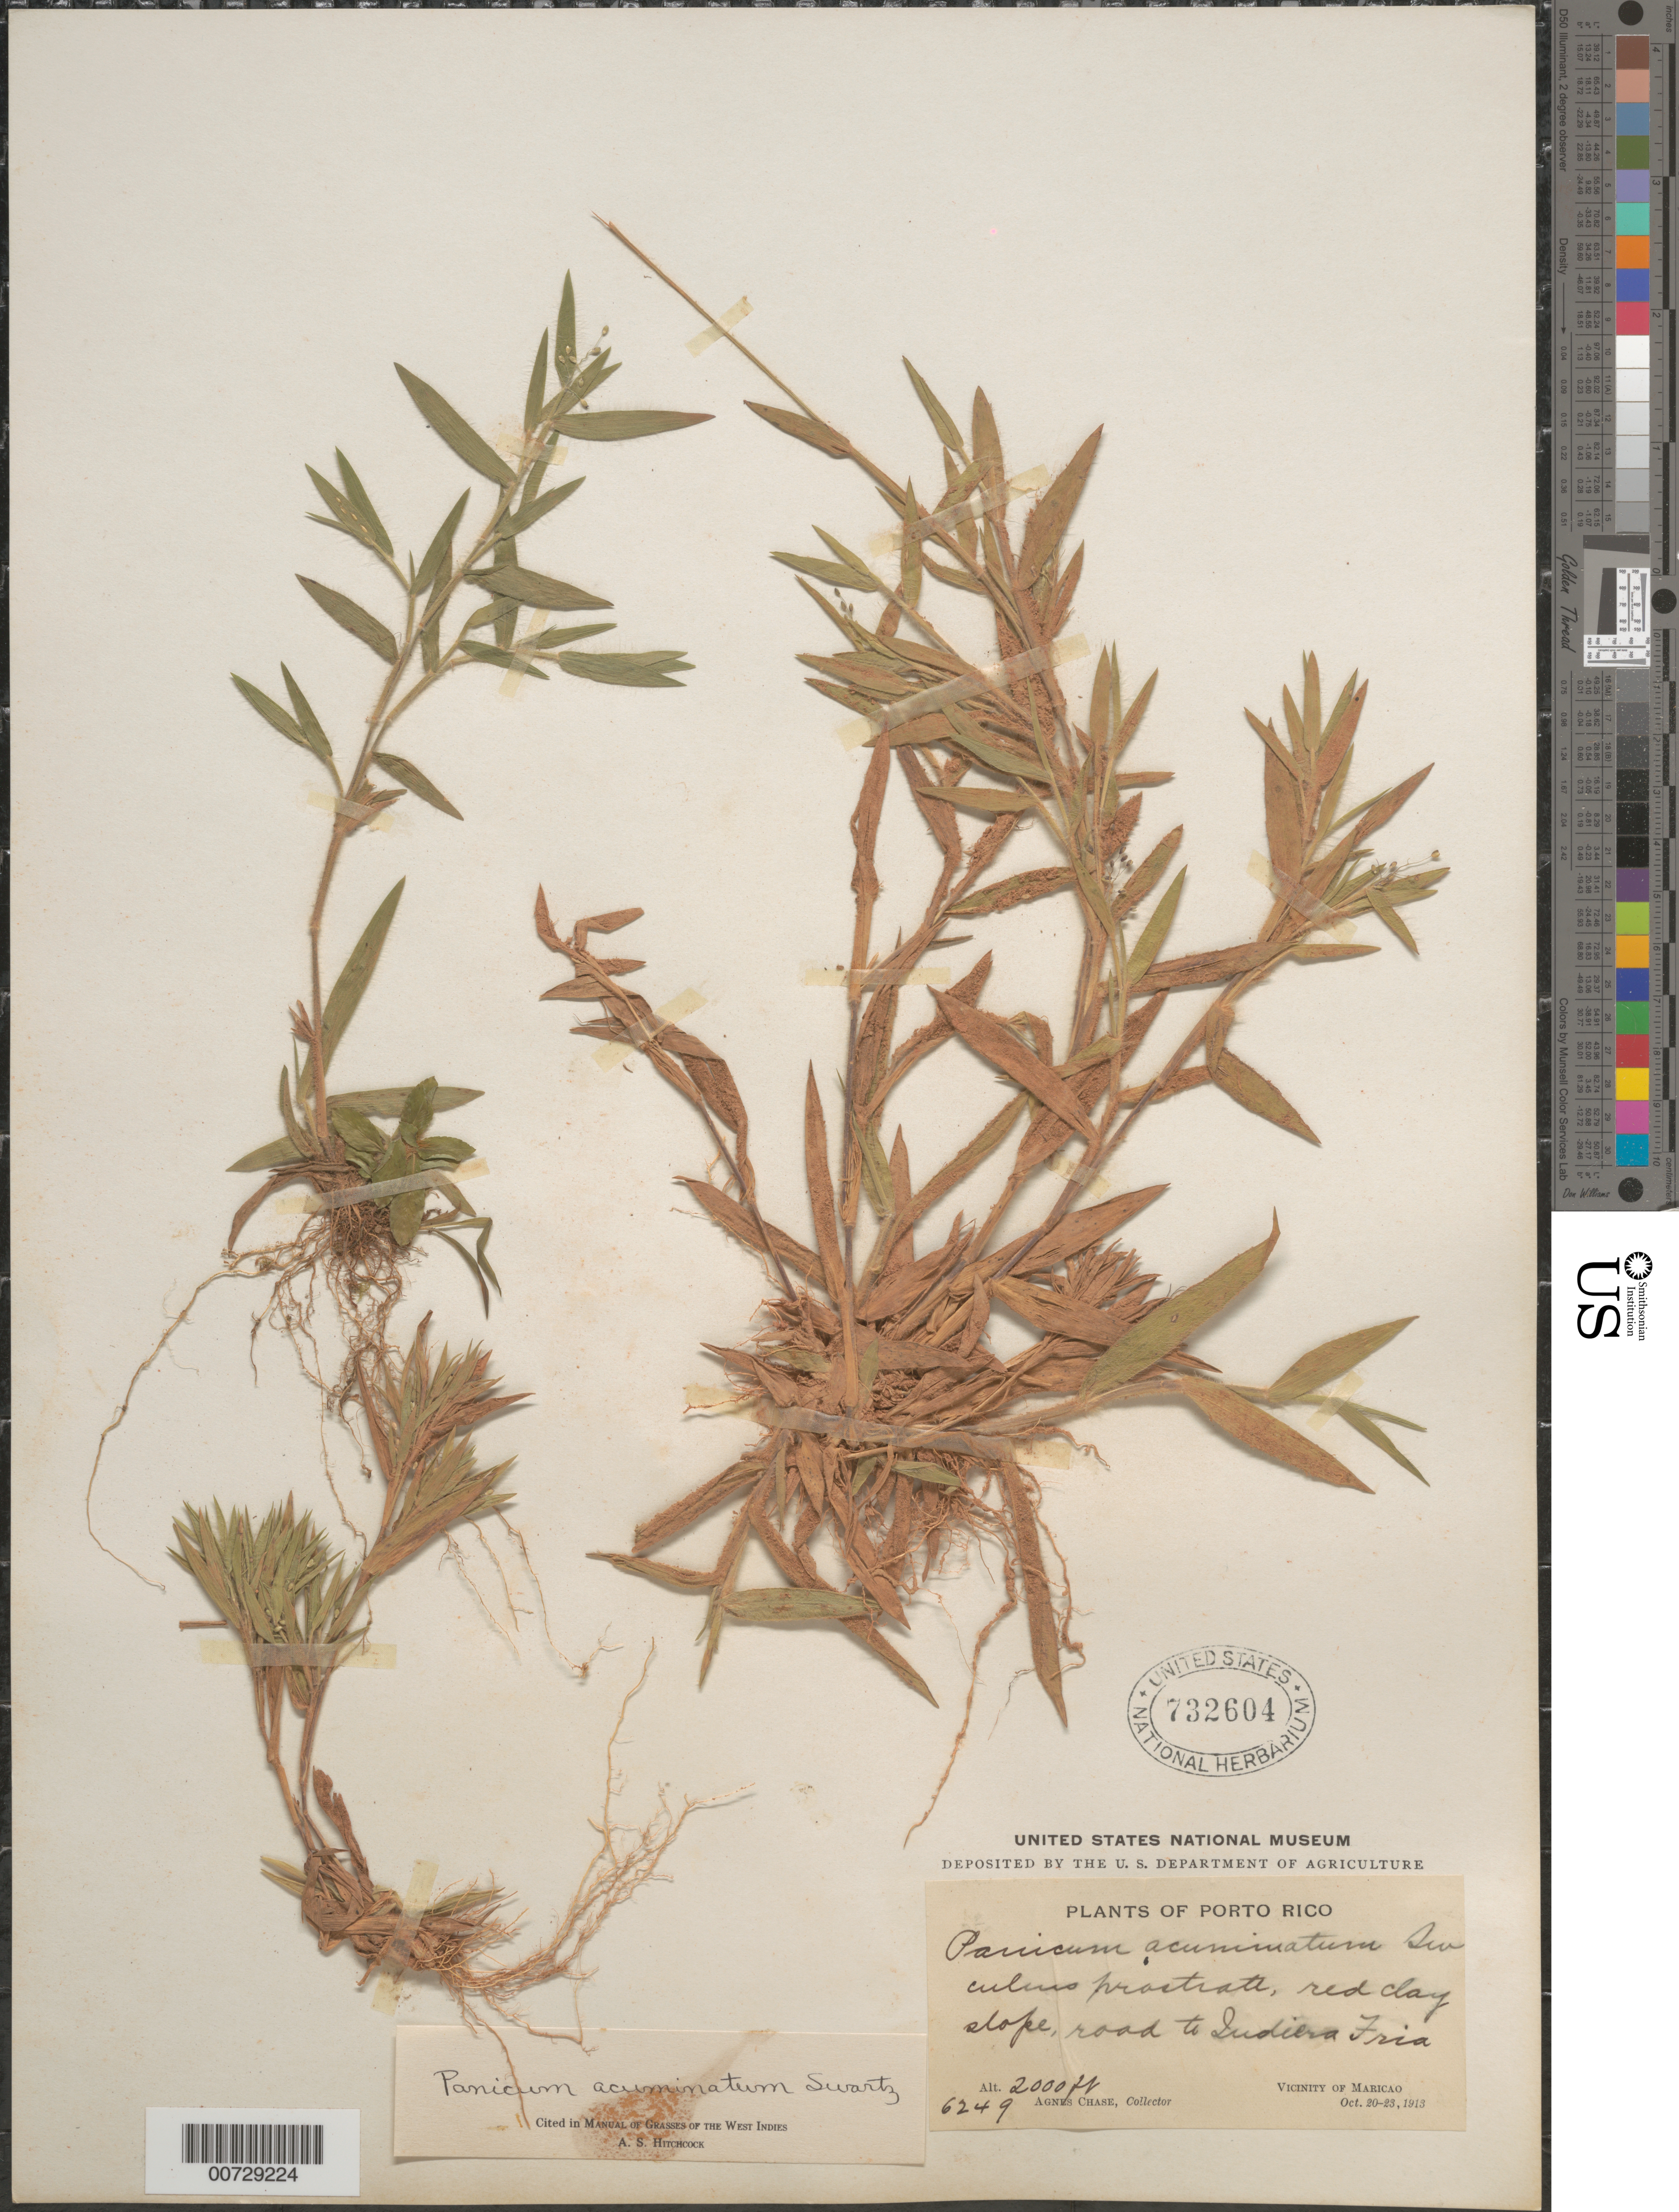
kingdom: Plantae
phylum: Tracheophyta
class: Liliopsida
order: Poales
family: Poaceae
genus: Dichanthelium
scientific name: Dichanthelium acuminatum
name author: (Sw.) Gould & C.A. Clark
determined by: Hitchcock, Albert S.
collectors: A. Chase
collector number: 6249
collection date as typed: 20 Oct 1913 to 23 Oct 1913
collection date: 1913-10-20/1913-10-23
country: Puerto Rico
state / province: Maricao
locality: Indiera Fria, road to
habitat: Red clay slope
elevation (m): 610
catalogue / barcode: US 732604